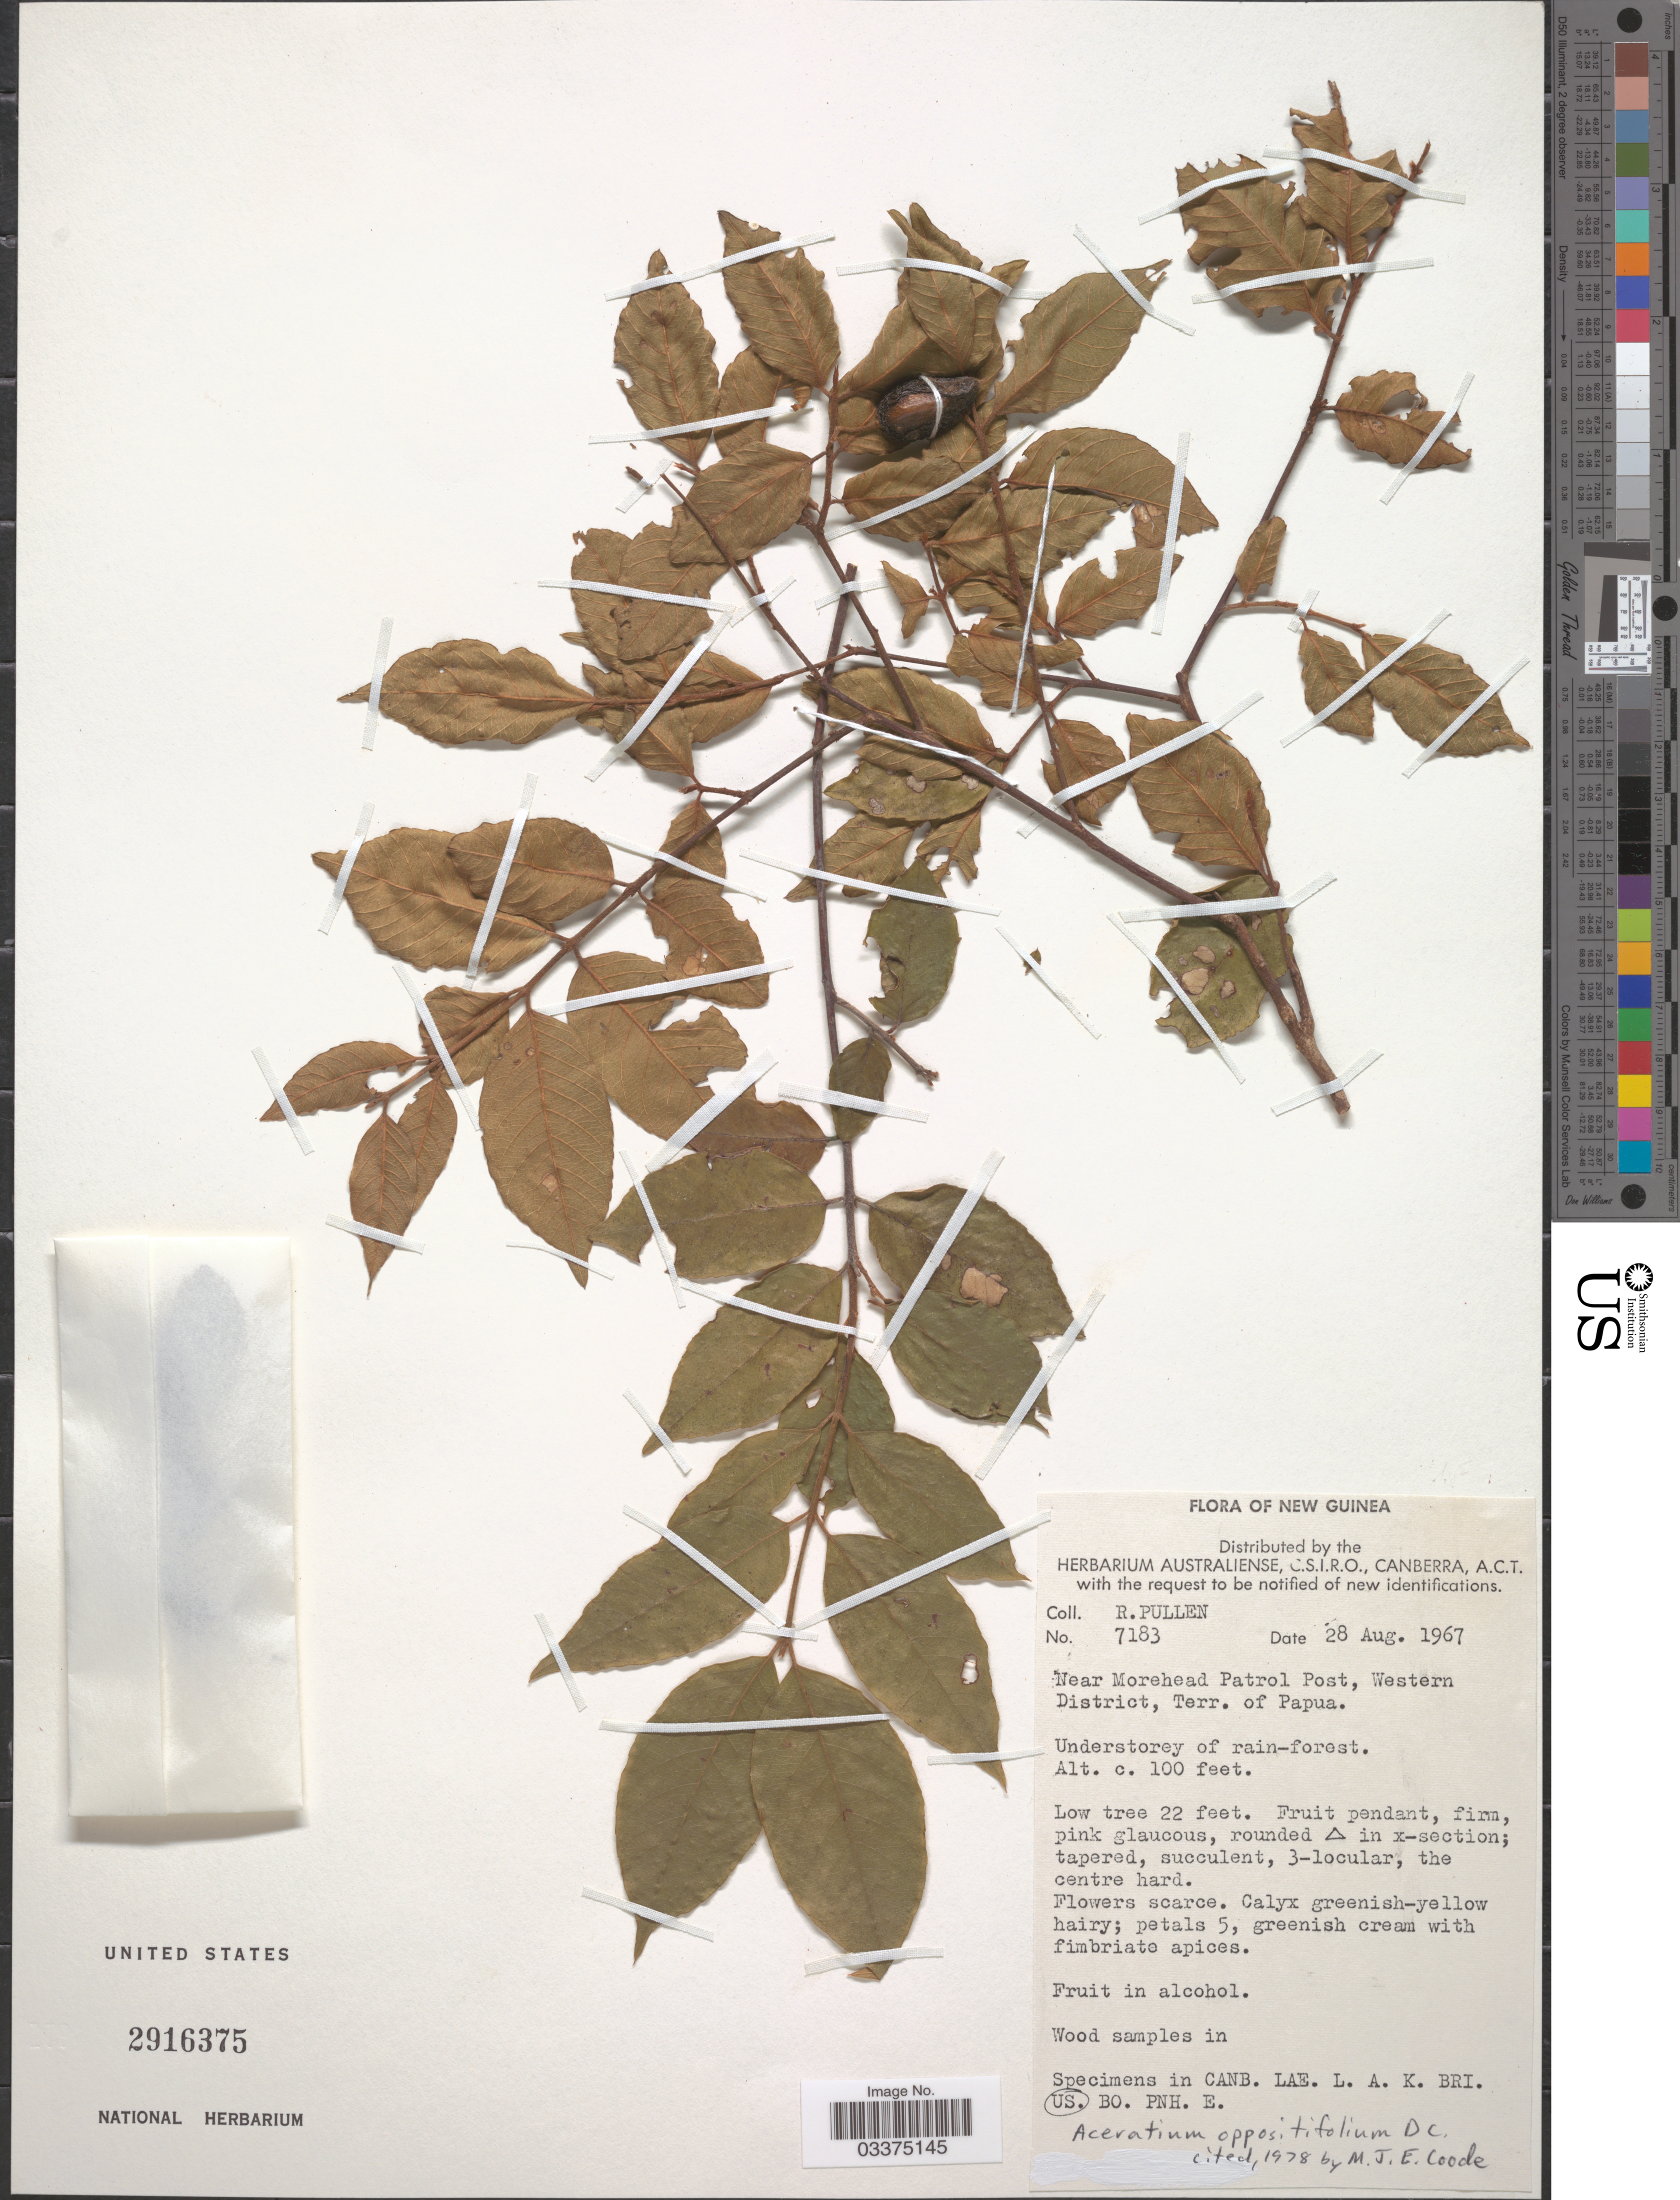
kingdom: Plantae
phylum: Tracheophyta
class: Magnoliopsida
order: Oxalidales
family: Elaeocarpaceae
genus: Aceratium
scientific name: Aceratium oppositifolium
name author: DC.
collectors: R. Pullen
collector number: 7183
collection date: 1967-08-28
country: Papua New Guinea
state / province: Manus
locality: New Guinea. Near Morehead Patrol Post, Western District, Terr. of Papua.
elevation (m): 30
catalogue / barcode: US 2916375